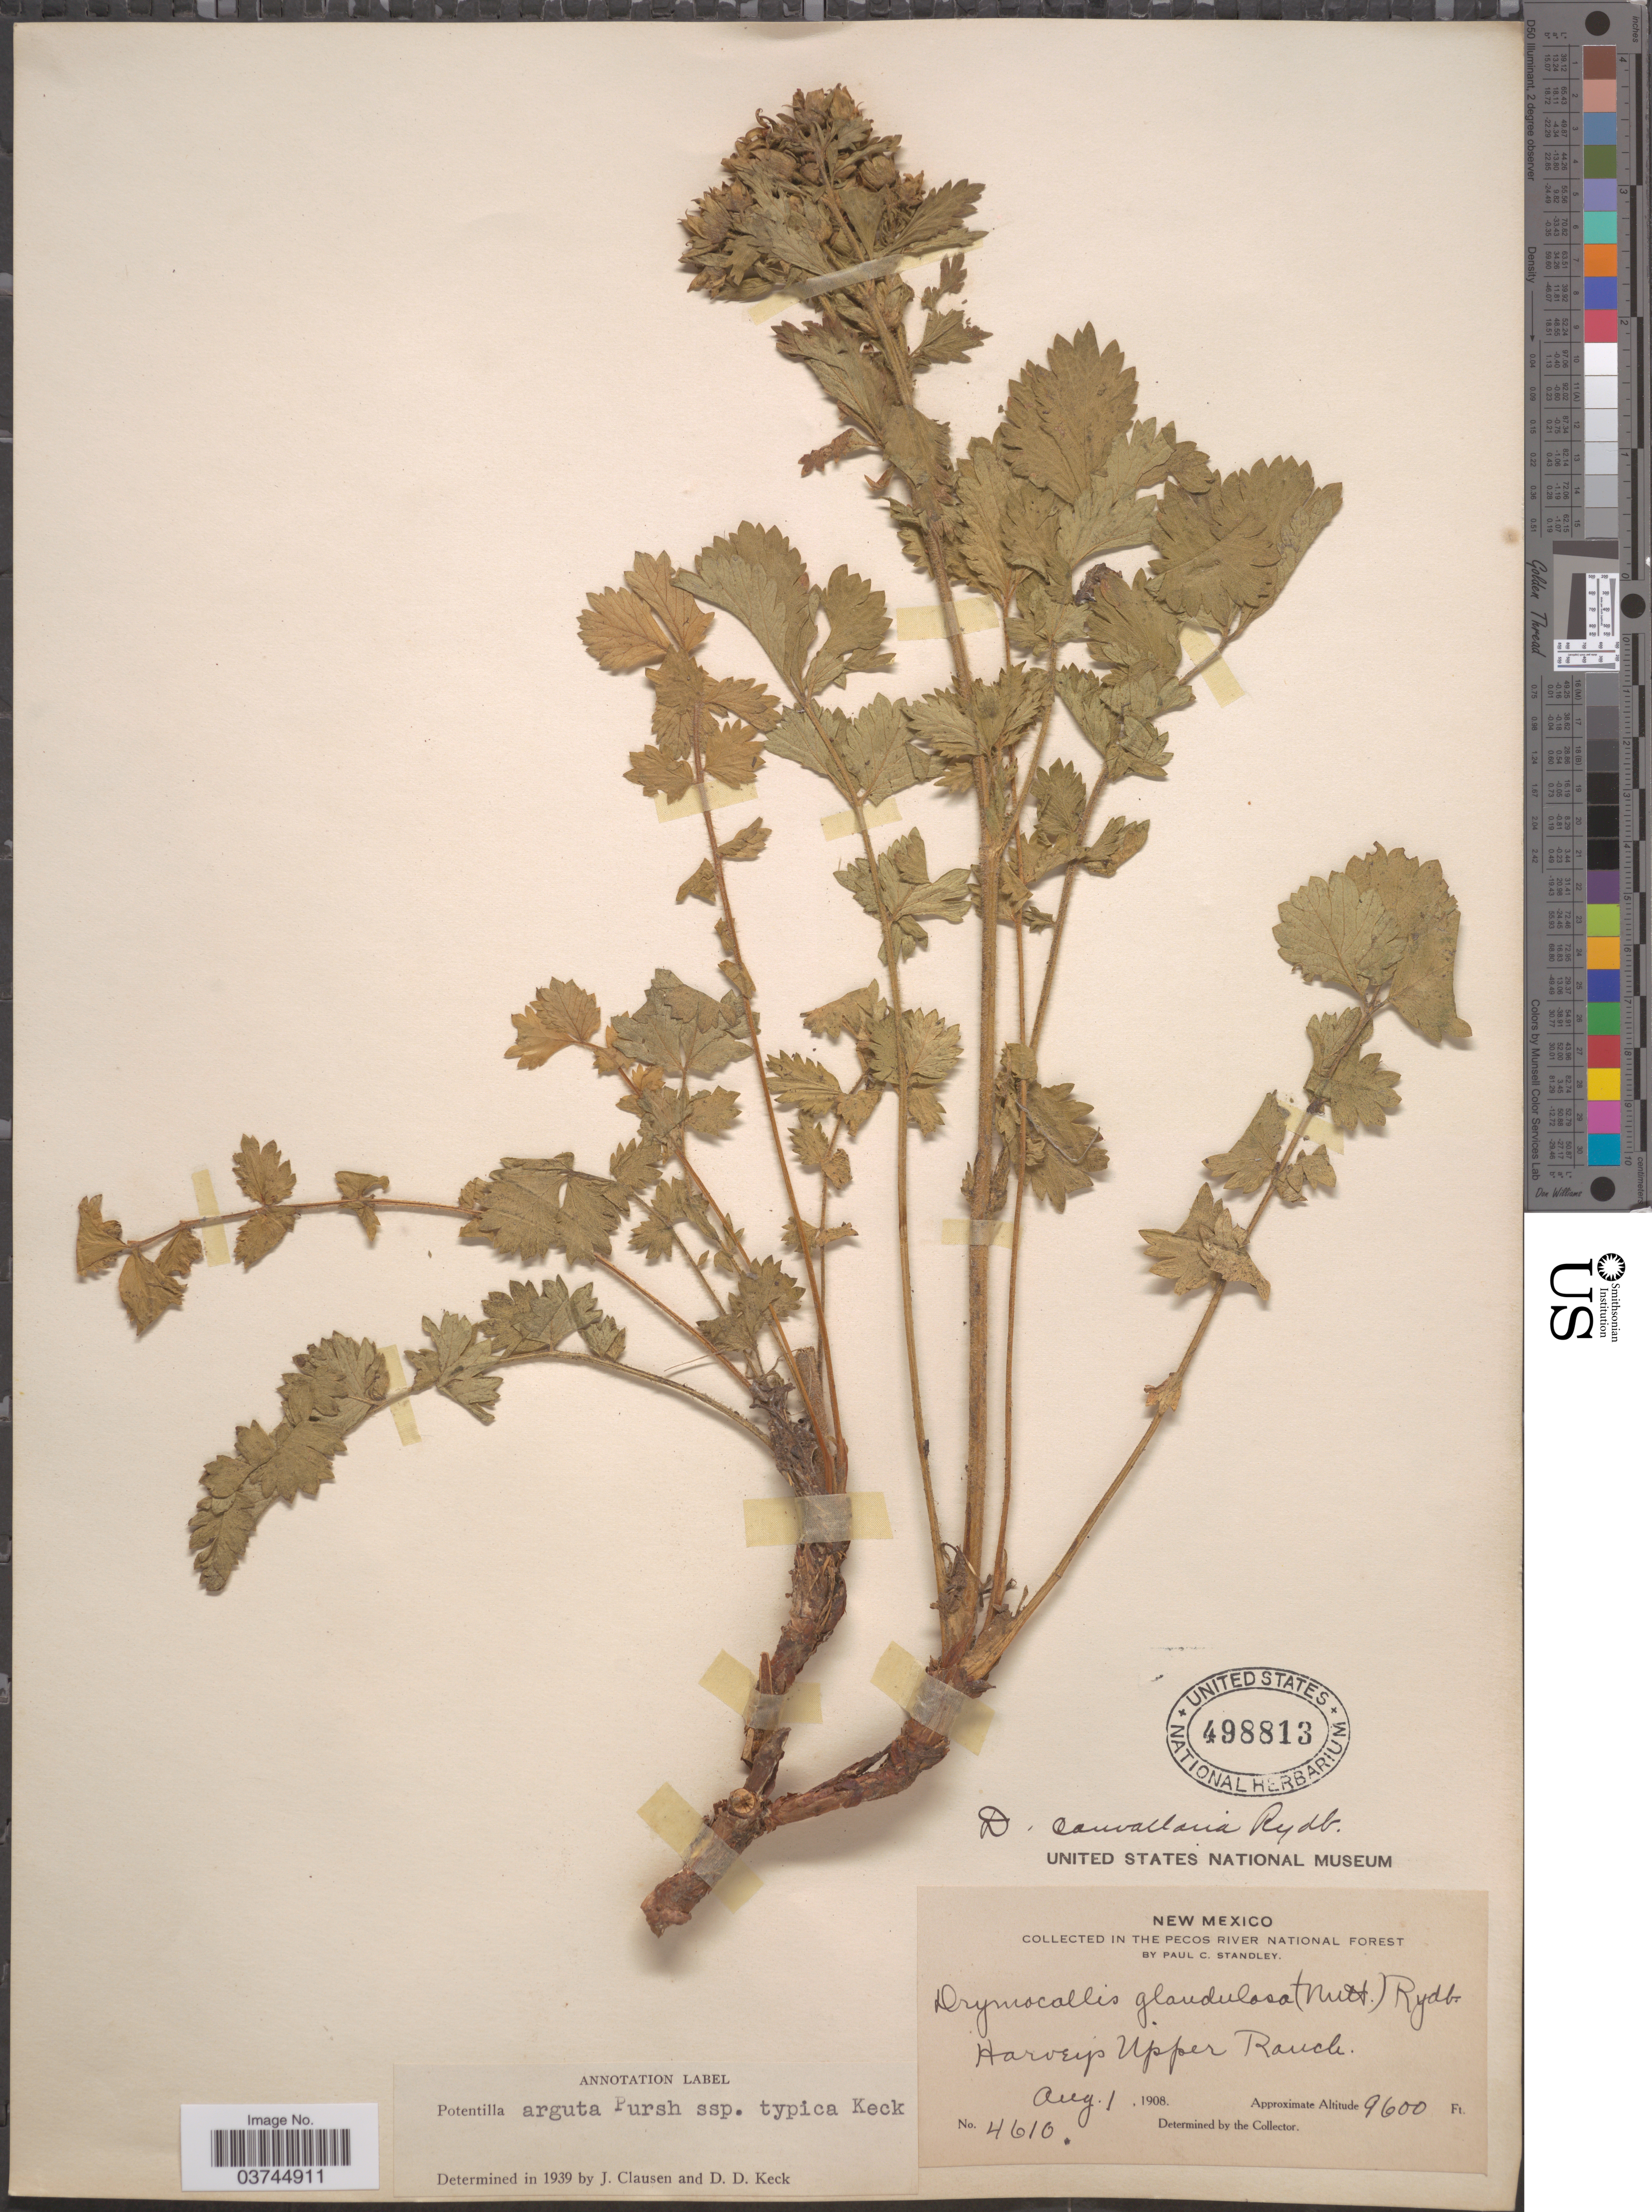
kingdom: Plantae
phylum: Tracheophyta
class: Magnoliopsida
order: Rosales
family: Rosaceae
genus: Drymocallis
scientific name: Drymocallis arguta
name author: (Pursh) Rydb.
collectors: P. C. Standley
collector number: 4610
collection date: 1908-08-01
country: United States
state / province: New Mexico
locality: Pecos River National Forest. Harveys Upper Ranch.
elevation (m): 2926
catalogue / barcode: US 498813